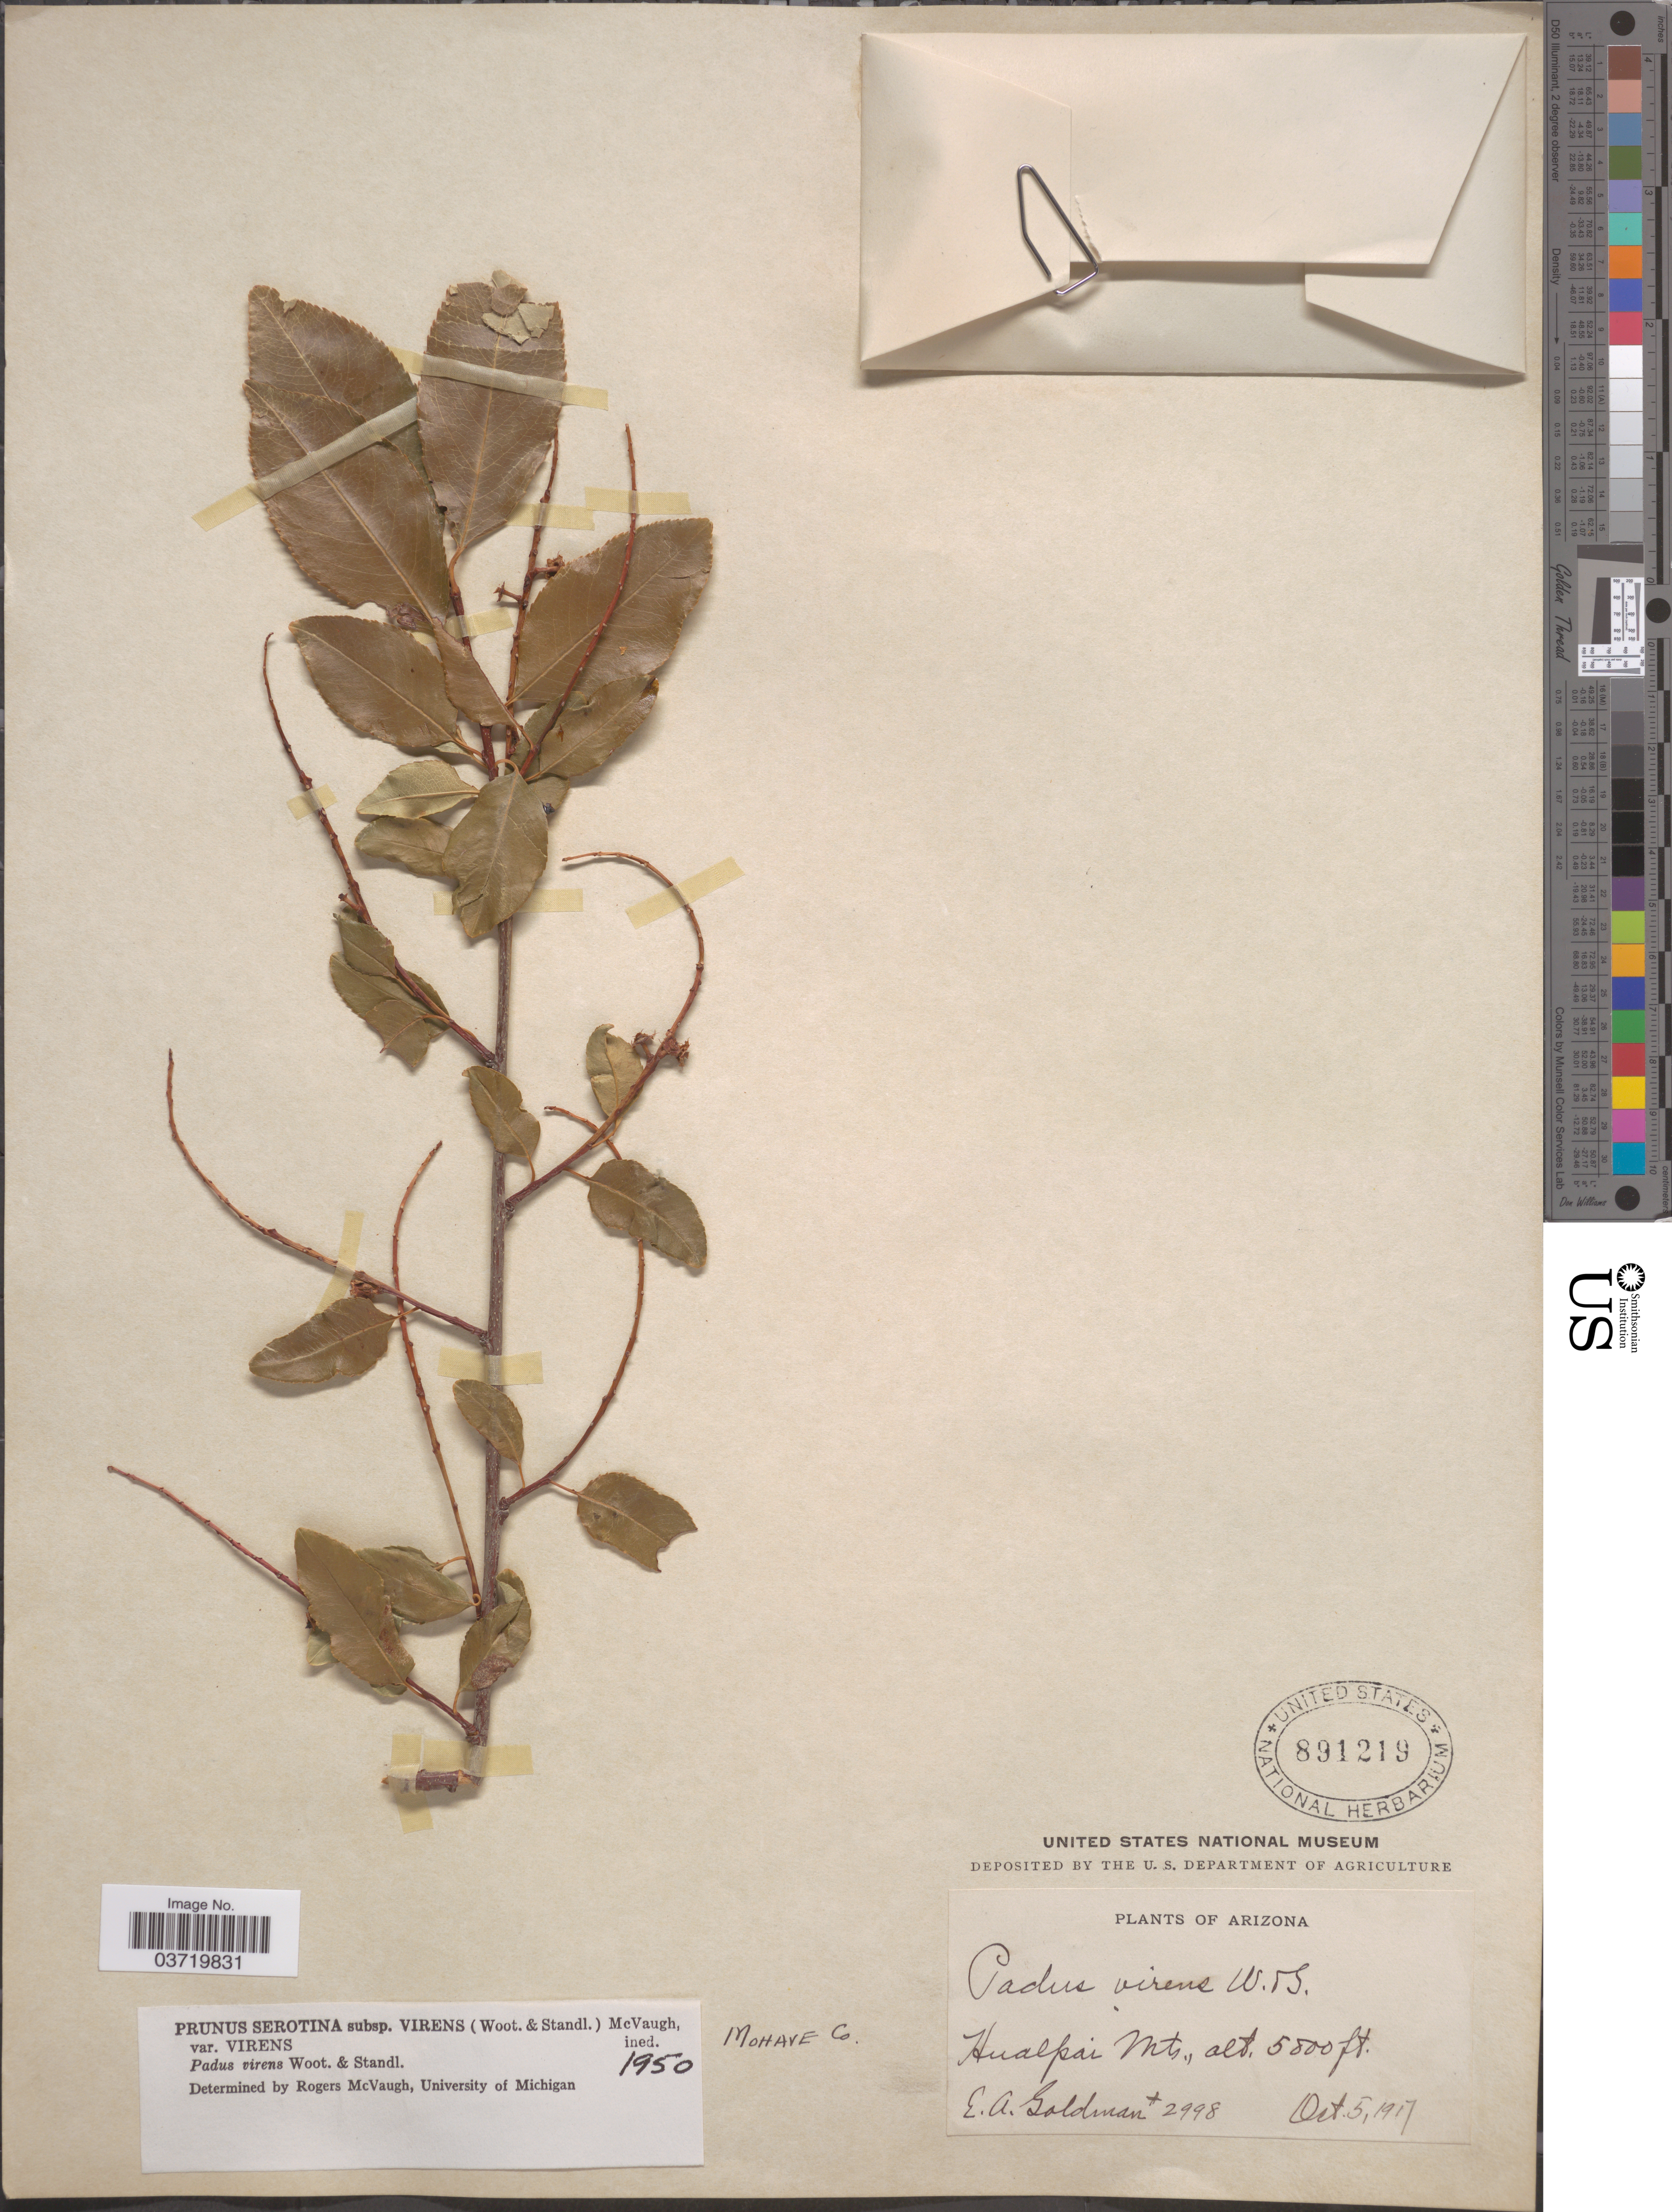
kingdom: Plantae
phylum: Tracheophyta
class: Magnoliopsida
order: Rosales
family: Rosaceae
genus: Prunus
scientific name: Prunus serotina var. rufula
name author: (Wooton & Standl.) McVaugh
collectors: E. A. Goldman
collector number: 2998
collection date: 1917-10-05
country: United States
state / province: Arizona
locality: Hualpai Mts. Mohave Co.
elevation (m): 1768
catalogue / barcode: US 891219